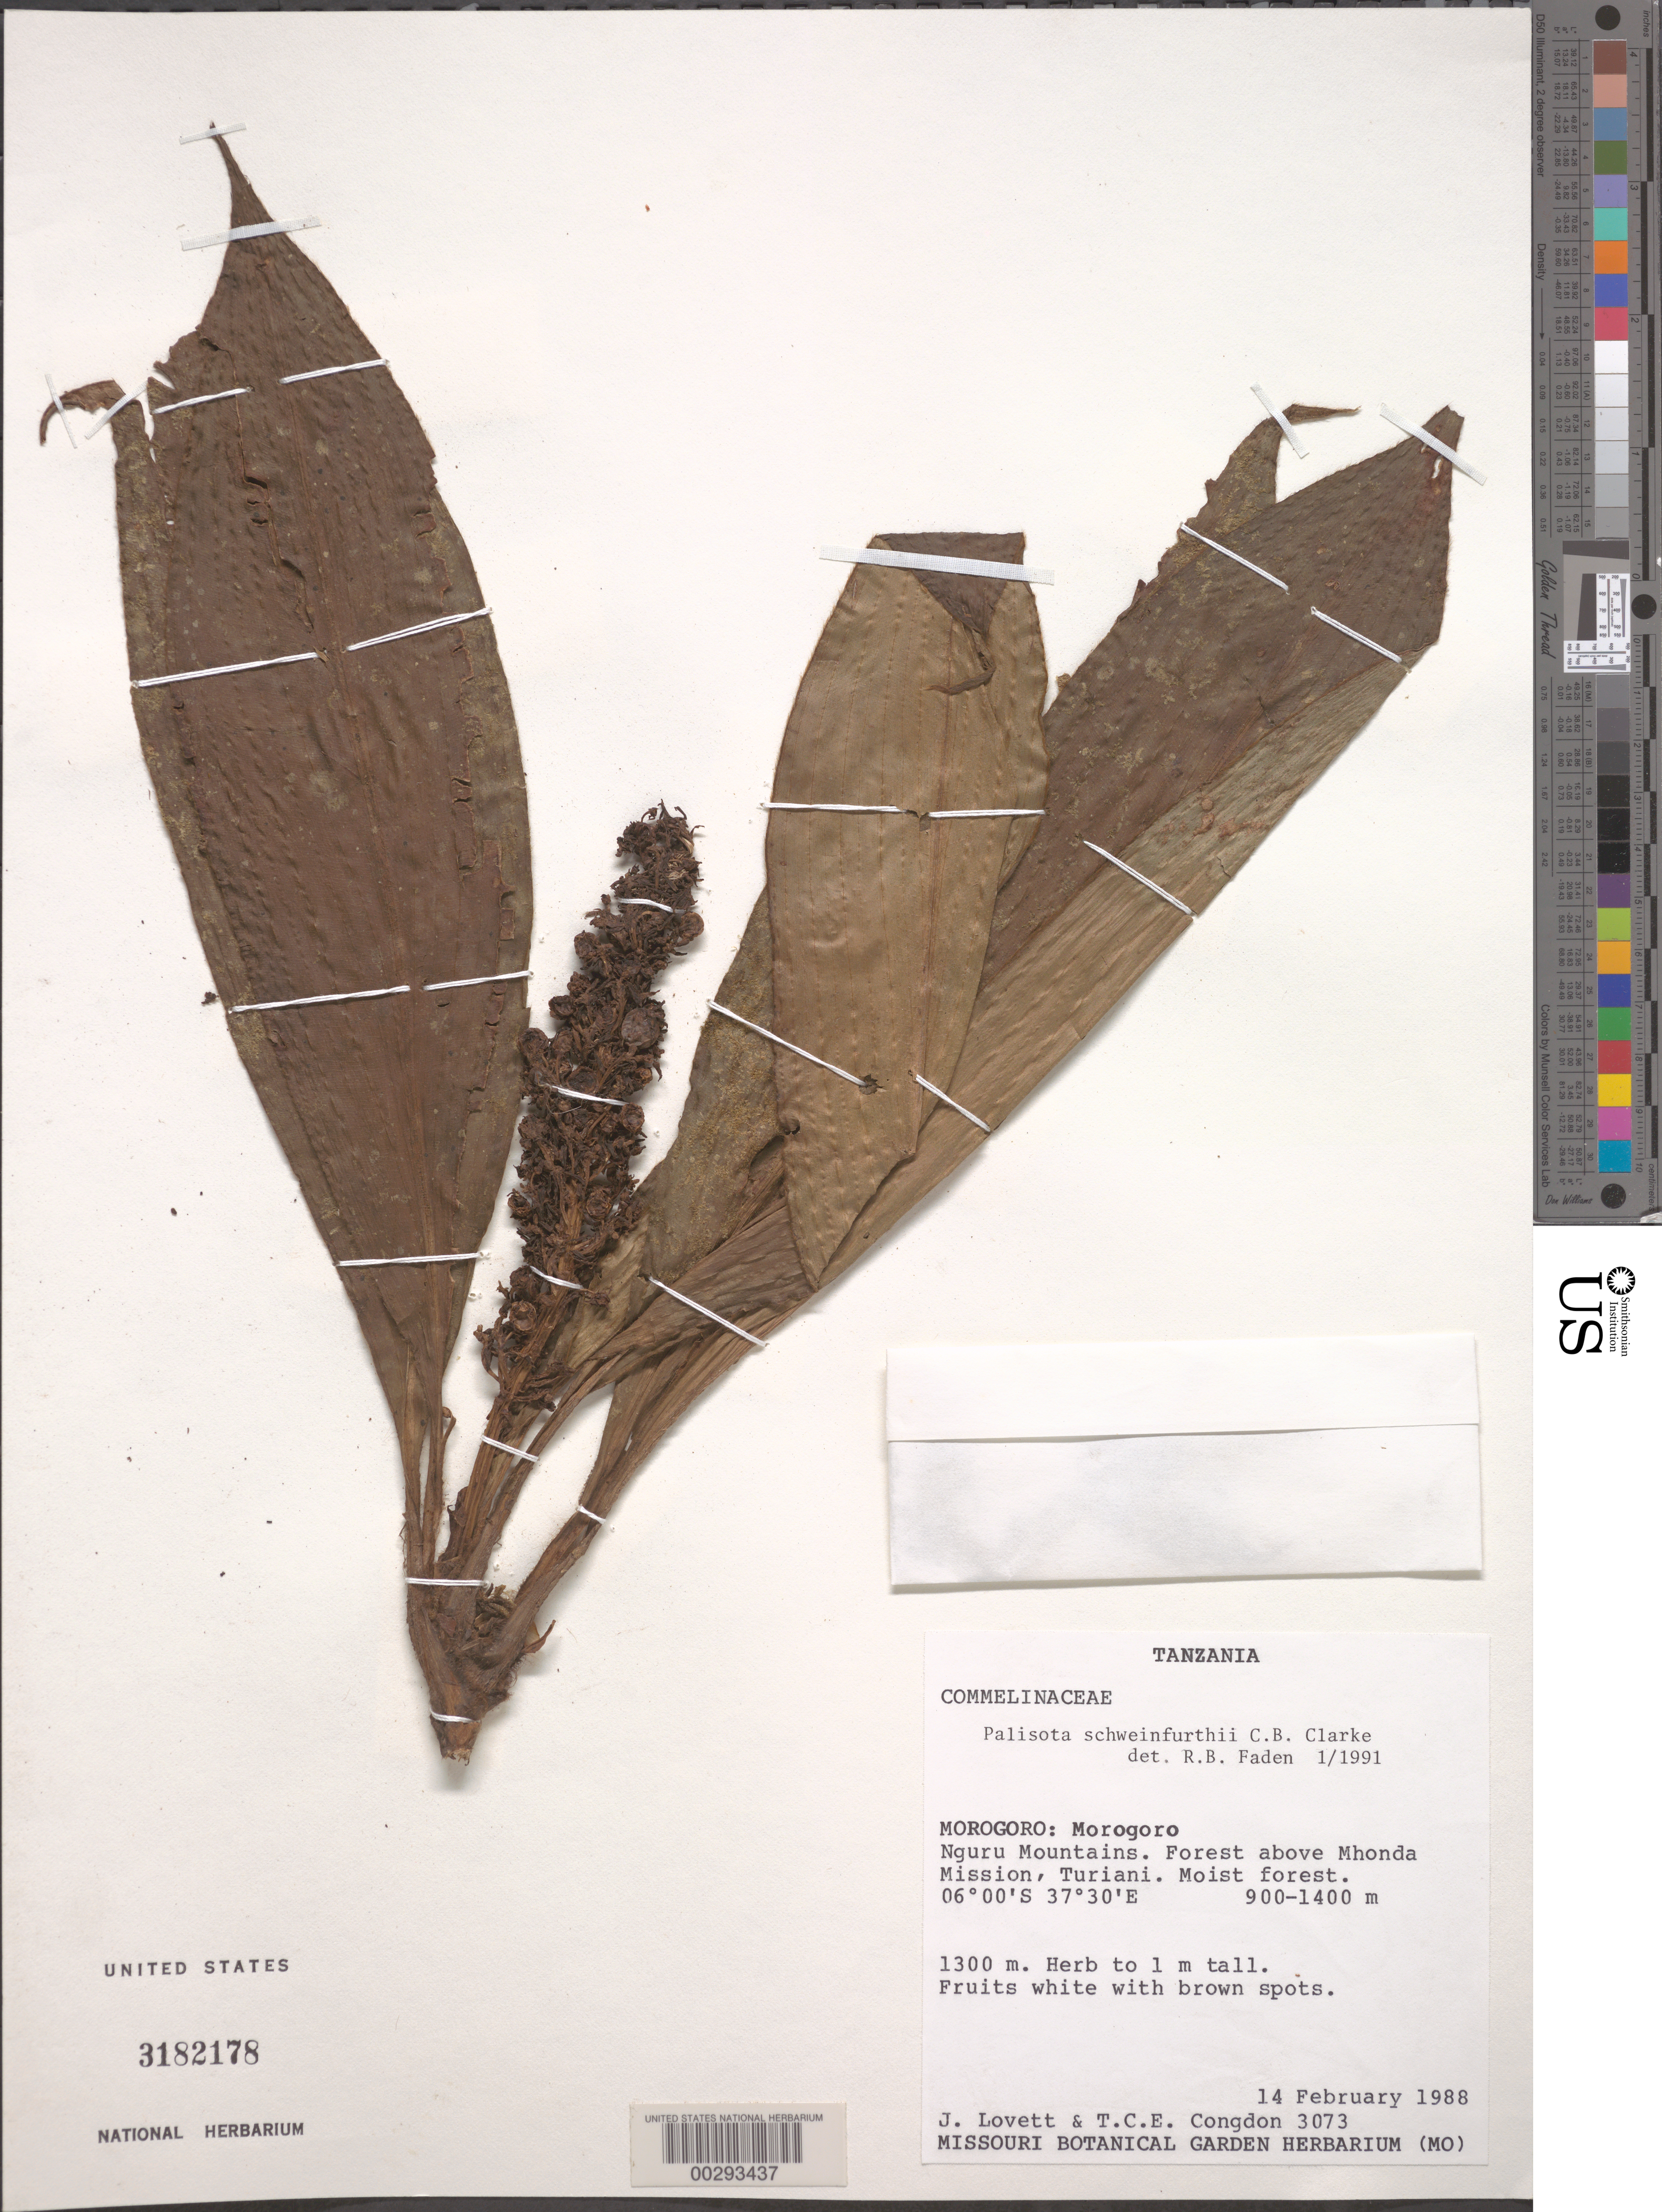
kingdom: Plantae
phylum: Tracheophyta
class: Liliopsida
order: Commelinales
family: Commelinaceae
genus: Palisota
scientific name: Palisota schweinfurthii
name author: C.B. Clarke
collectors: J. Lovett & T. Congdon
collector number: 3073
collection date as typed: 14 Feb 1988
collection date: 1988-02-14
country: Tanzania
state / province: Morogoro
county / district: Morogoro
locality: Nguru mountains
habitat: Moist forest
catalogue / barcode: US 3182178